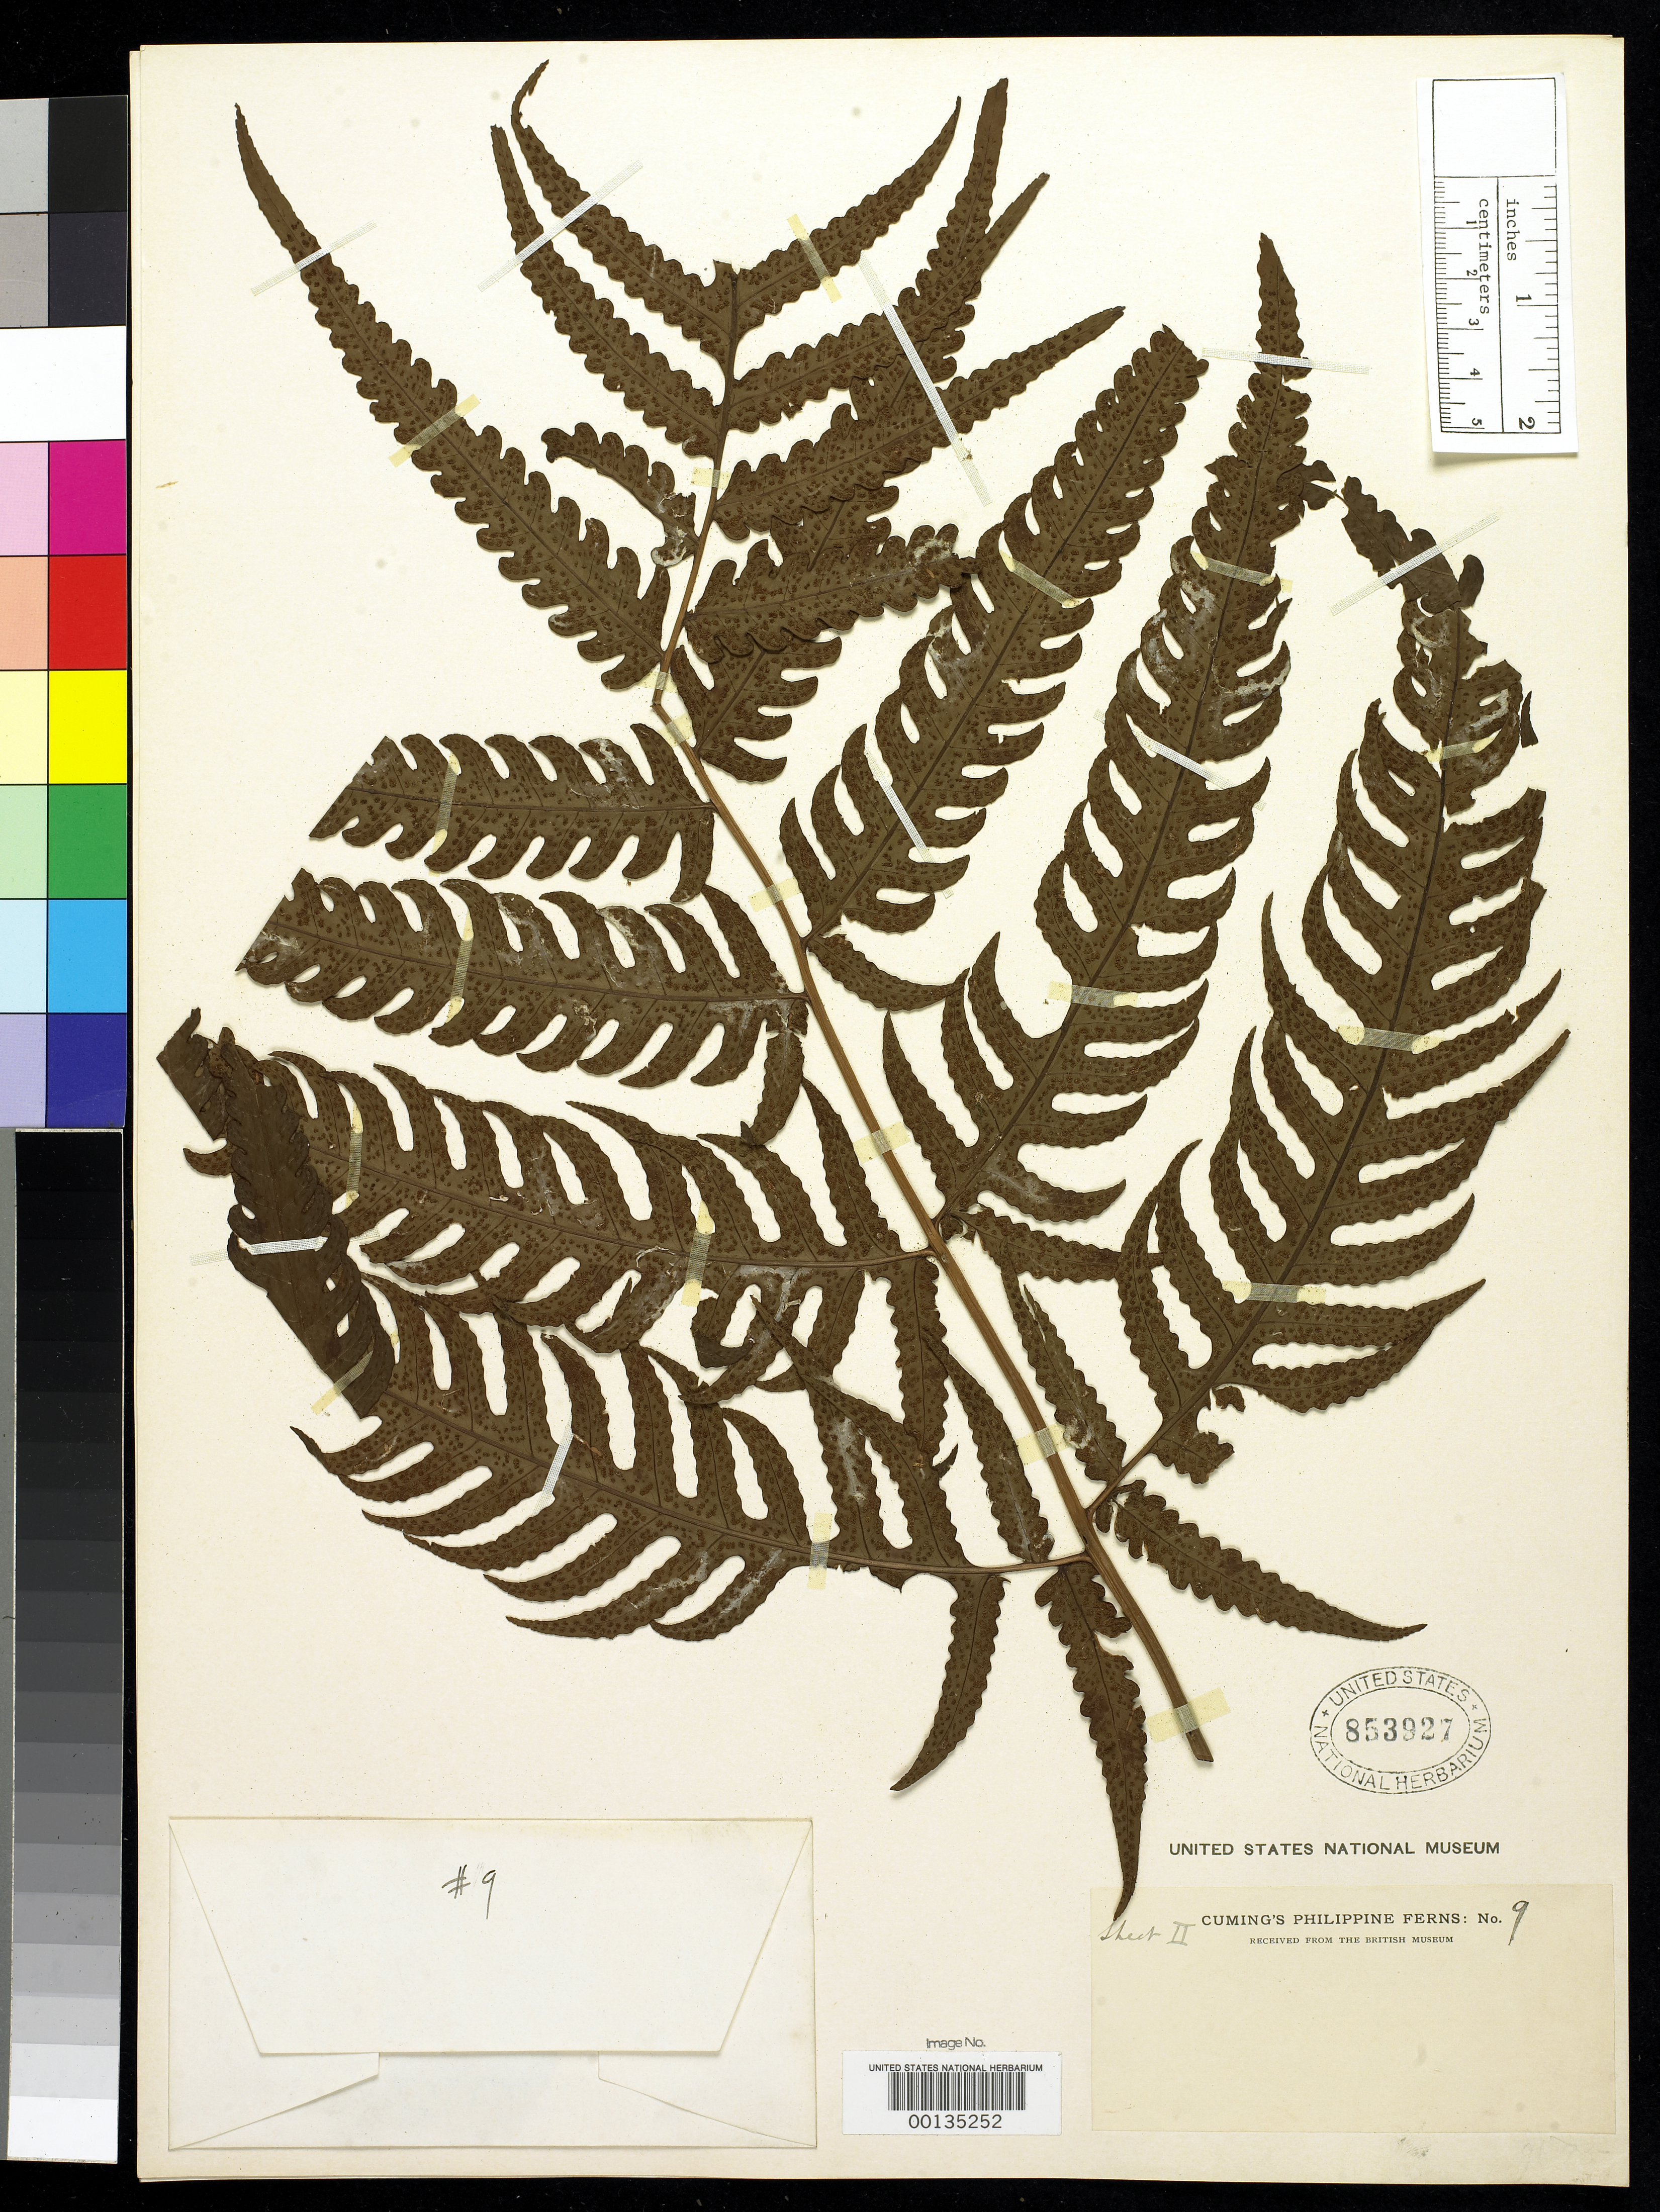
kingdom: Plantae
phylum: Tracheophyta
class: Polypodiopsida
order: Polypodiales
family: Polypodiaceae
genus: Polypodium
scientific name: Polypodium cumingianum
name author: Hook.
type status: Type Collection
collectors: H. Cuming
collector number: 9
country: Philippines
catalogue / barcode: US 853927